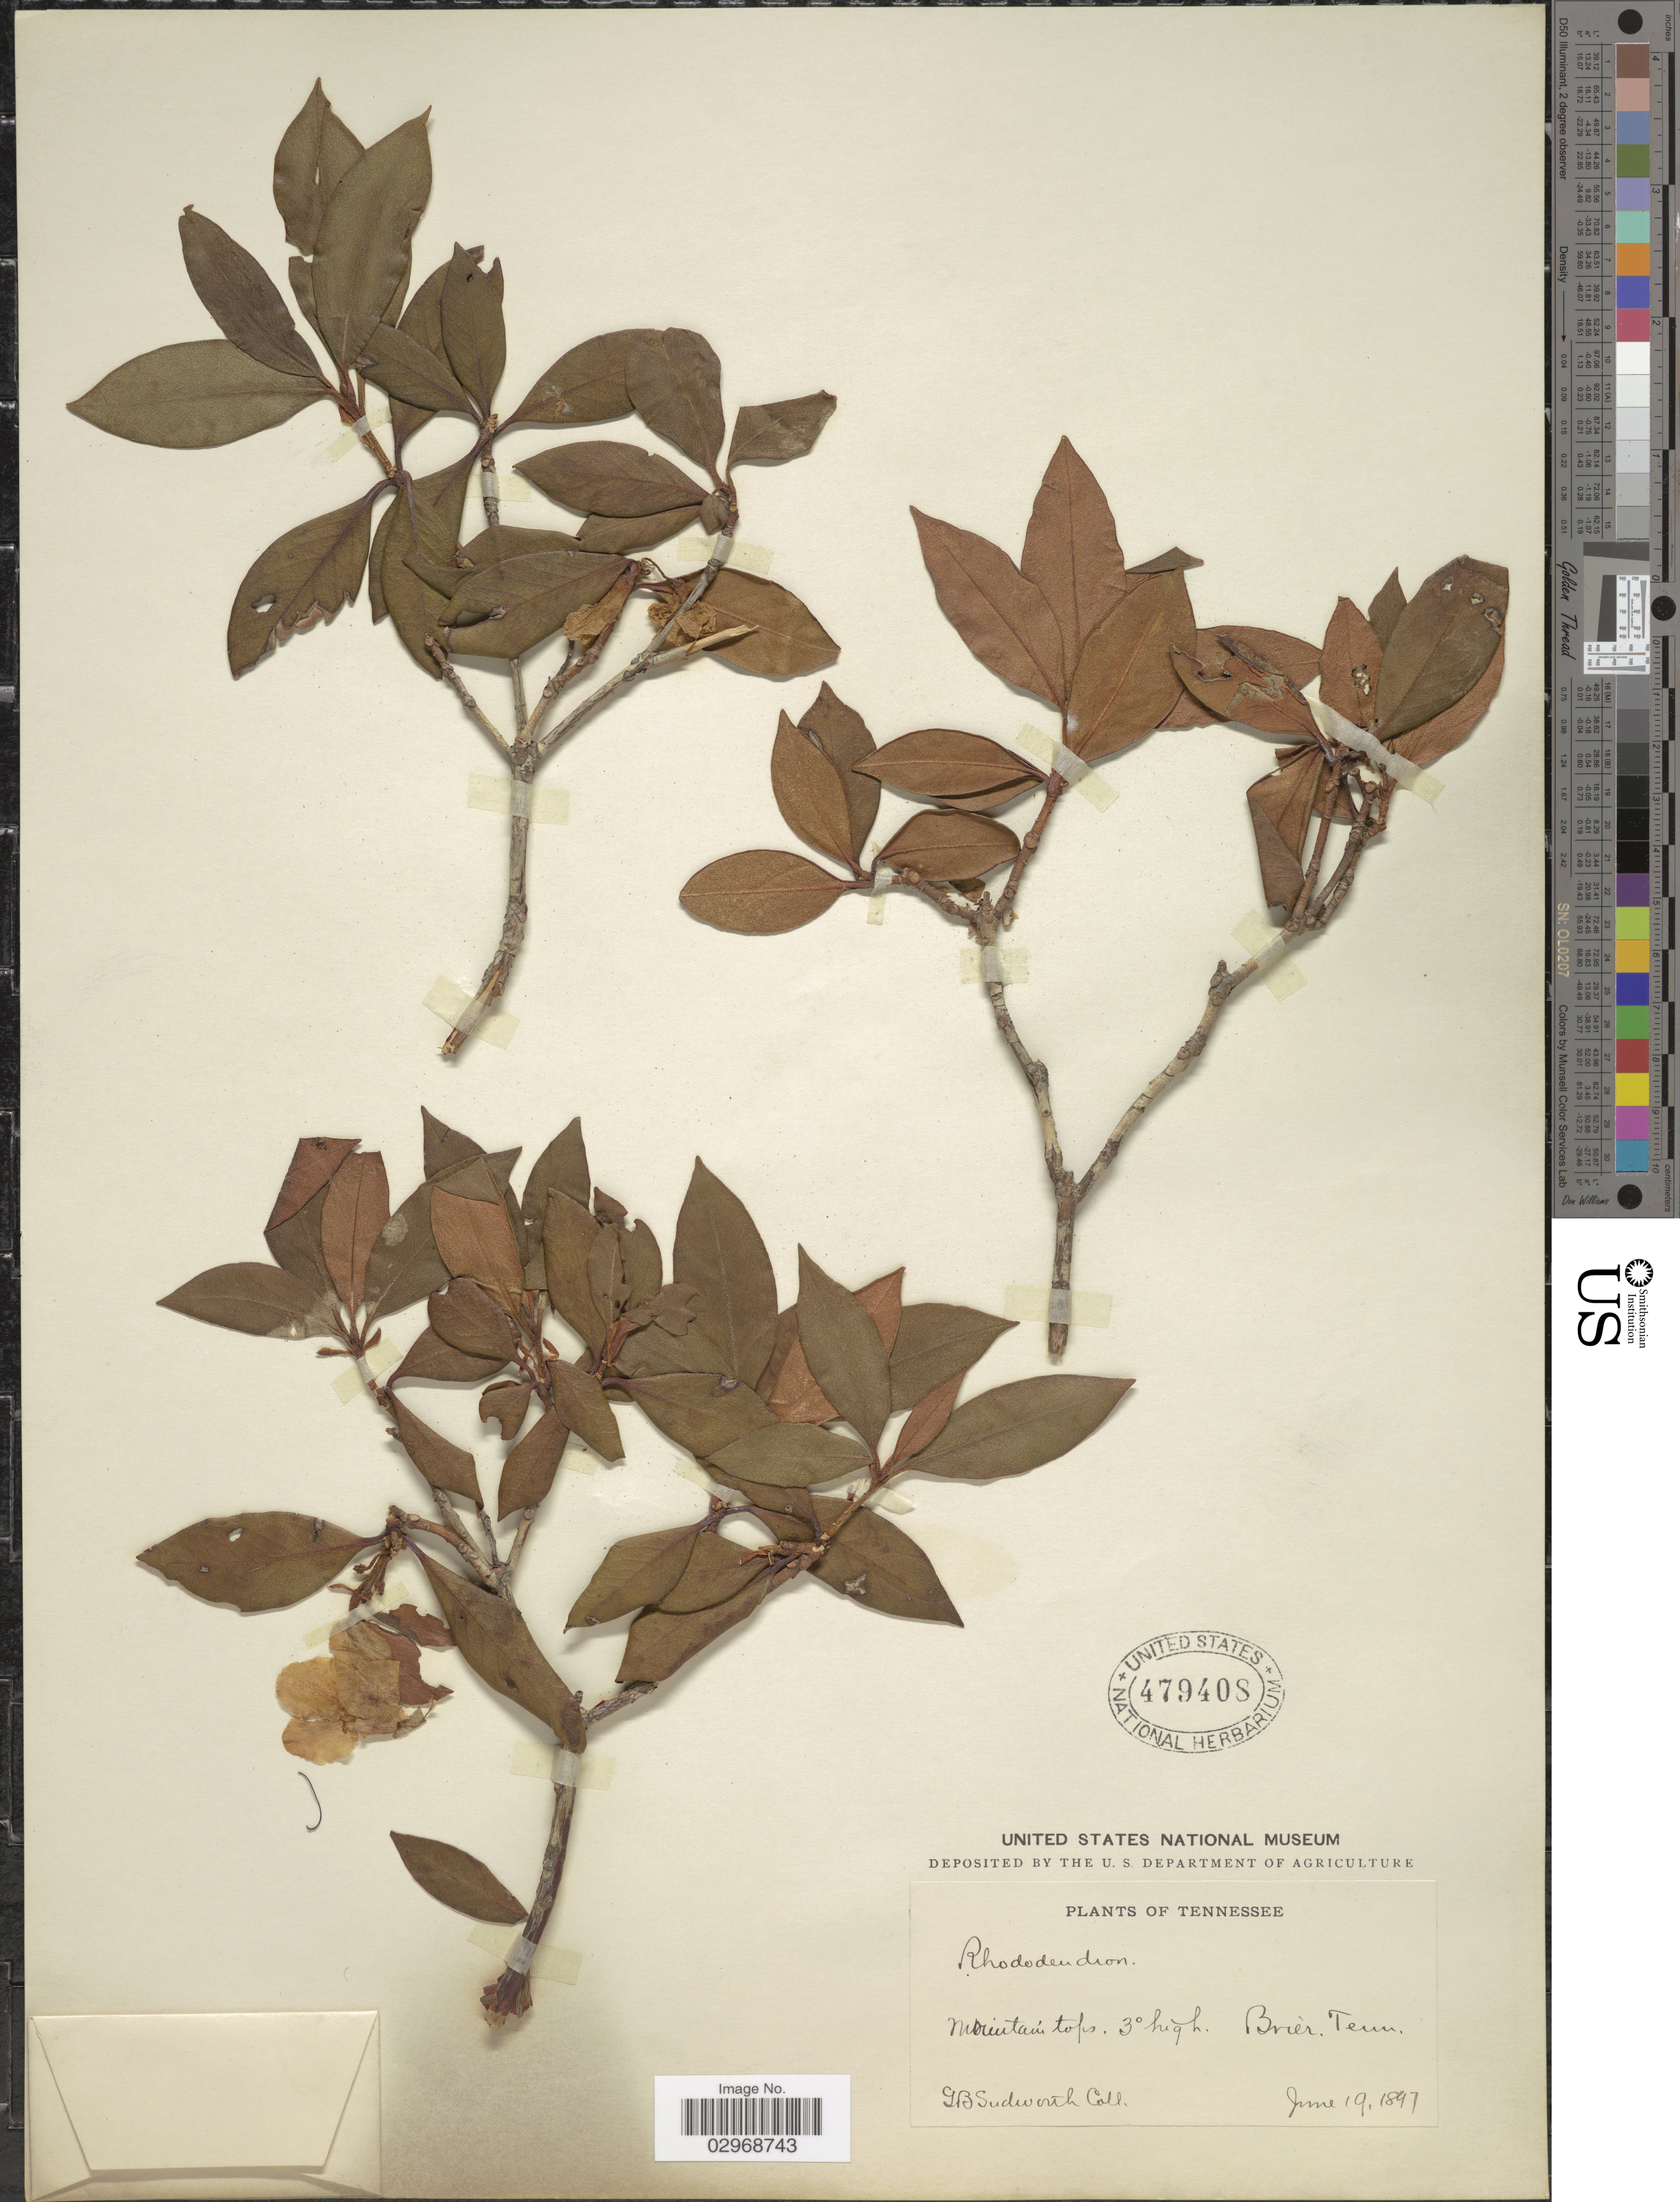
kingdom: Plantae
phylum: Tracheophyta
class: Magnoliopsida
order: Ericales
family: Ericaceae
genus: Rhododendron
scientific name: Rhododendron sp.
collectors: G. B. Sudworth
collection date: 1897-06-19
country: United States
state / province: Tennessee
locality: Mountain tops, Brier.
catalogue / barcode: US 479408